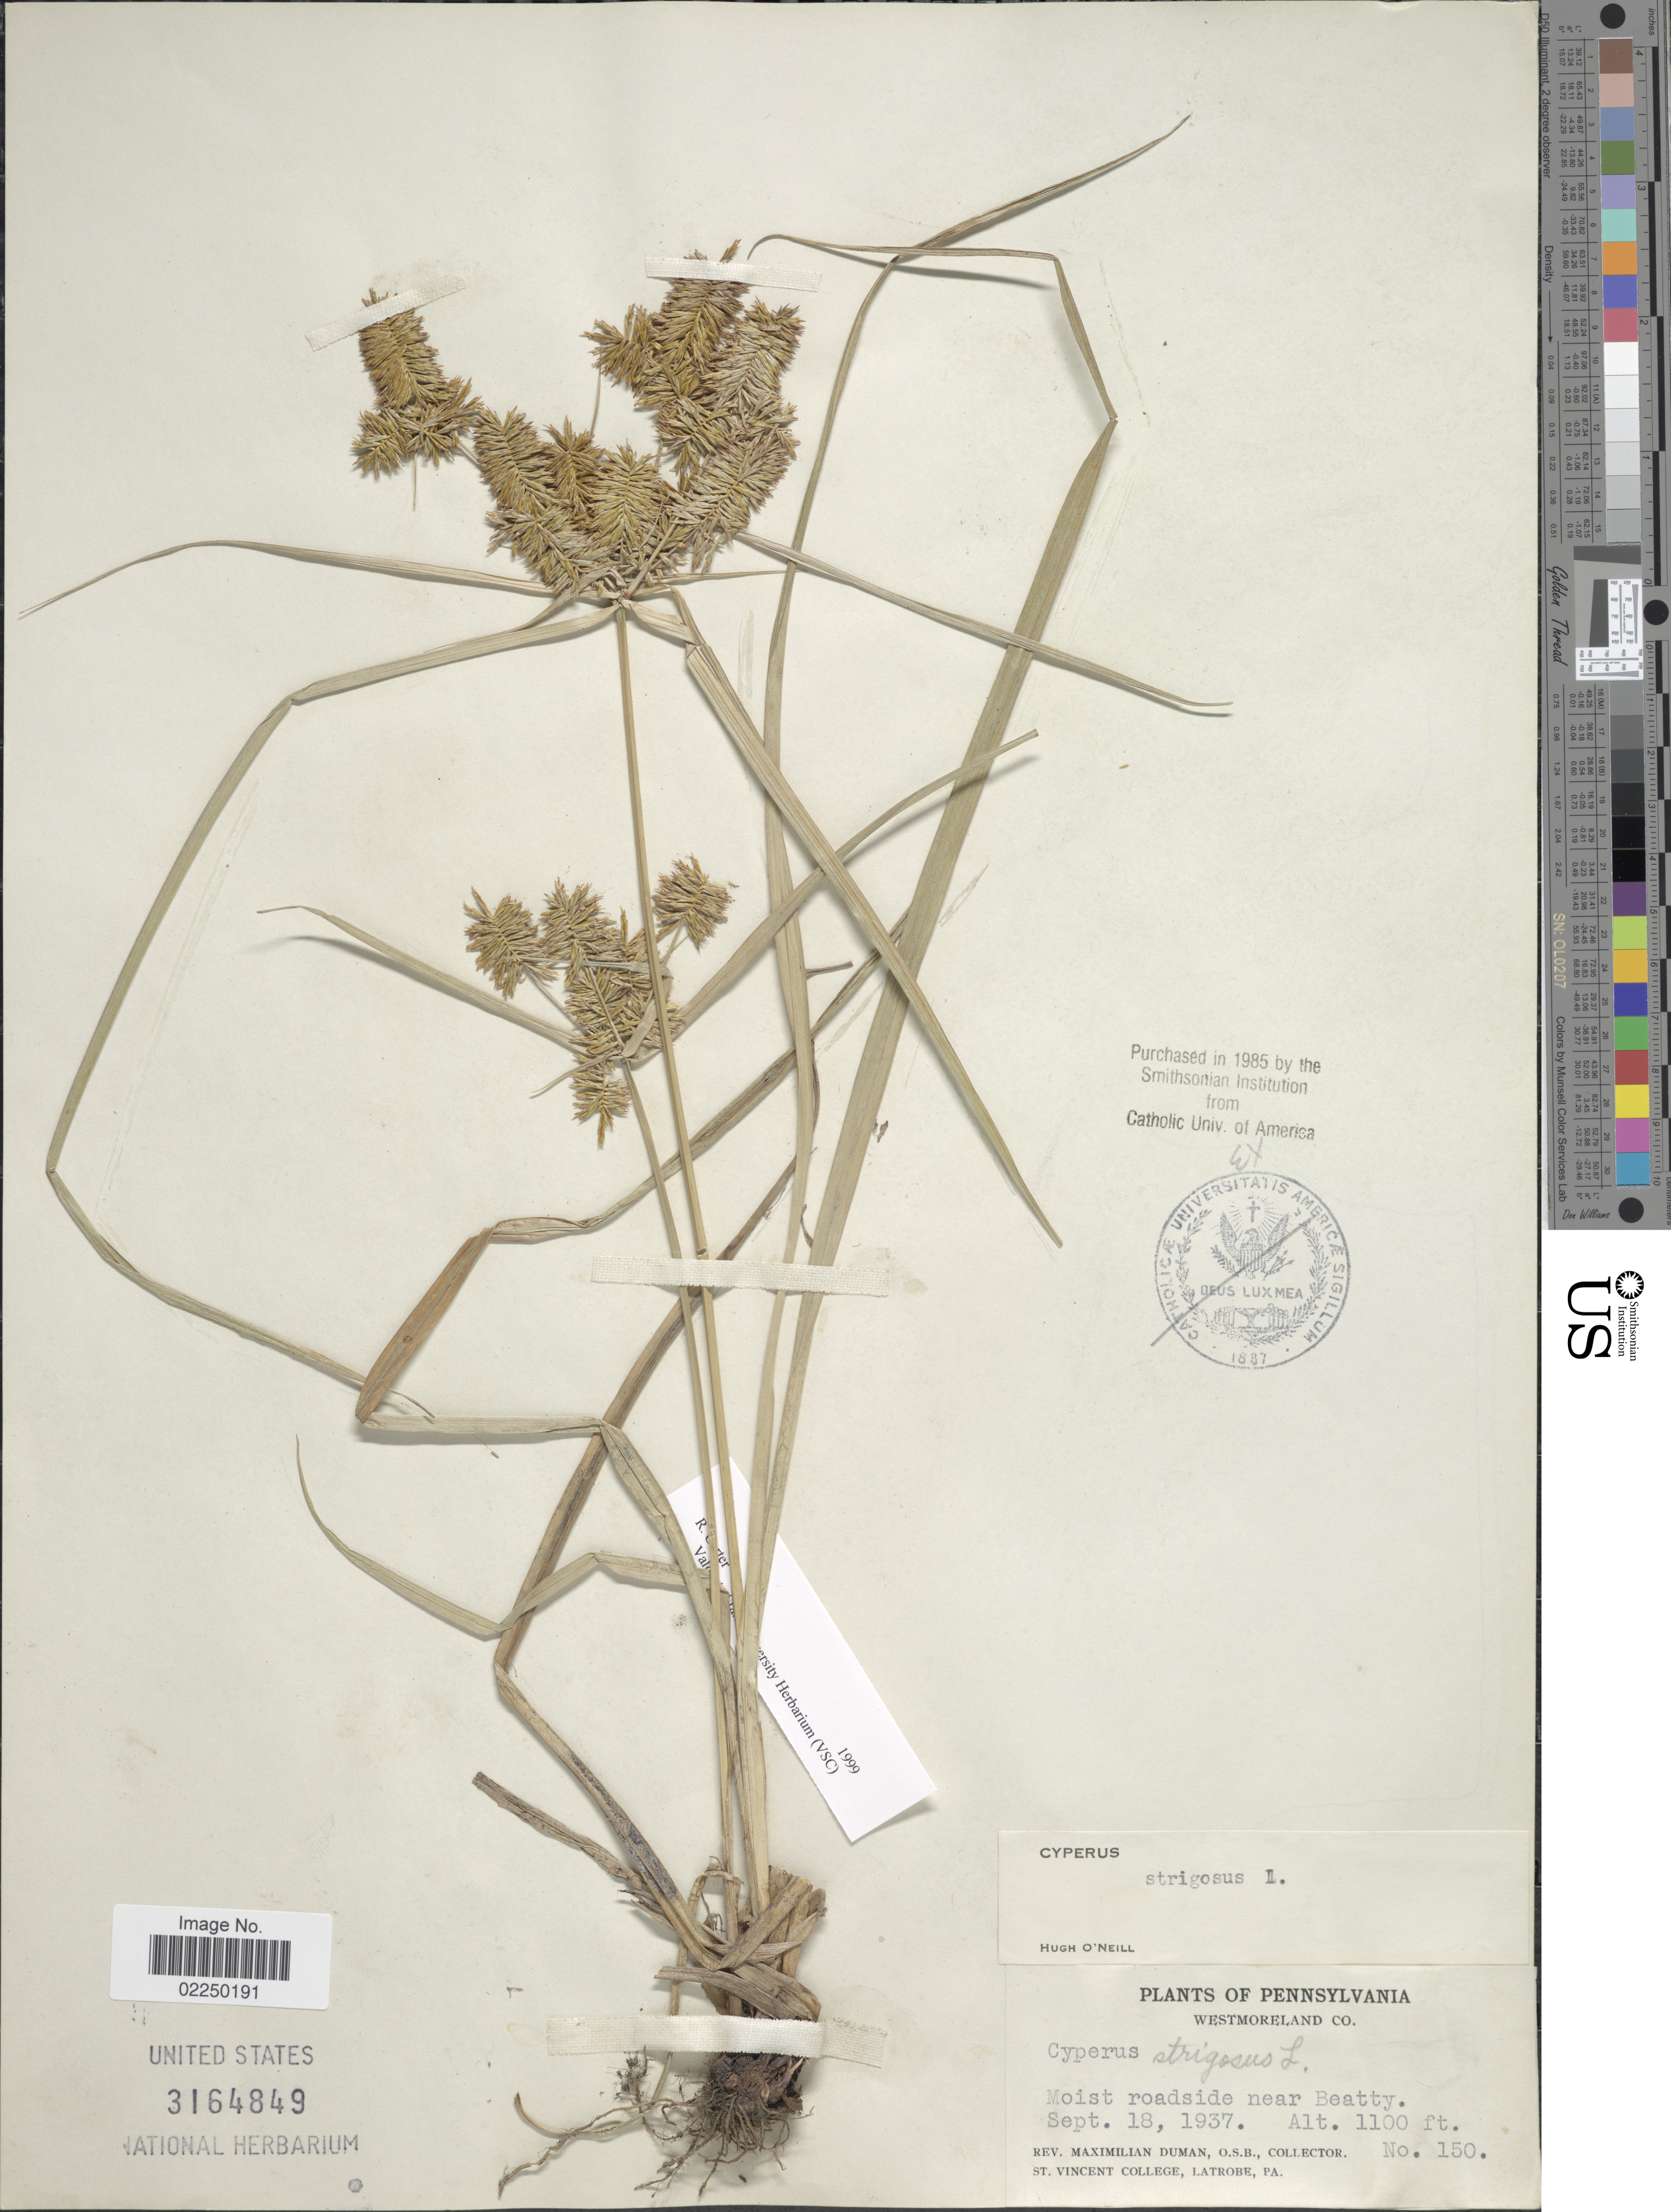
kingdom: Plantae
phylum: Tracheophyta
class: Liliopsida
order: Poales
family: Cyperaceae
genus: Cyperus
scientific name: Cyperus strigosus L.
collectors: M. Duman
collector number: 150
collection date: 1937-09-18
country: United States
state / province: Pennsylvania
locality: Moist roadside near Beatty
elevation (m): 335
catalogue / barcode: US 3164849